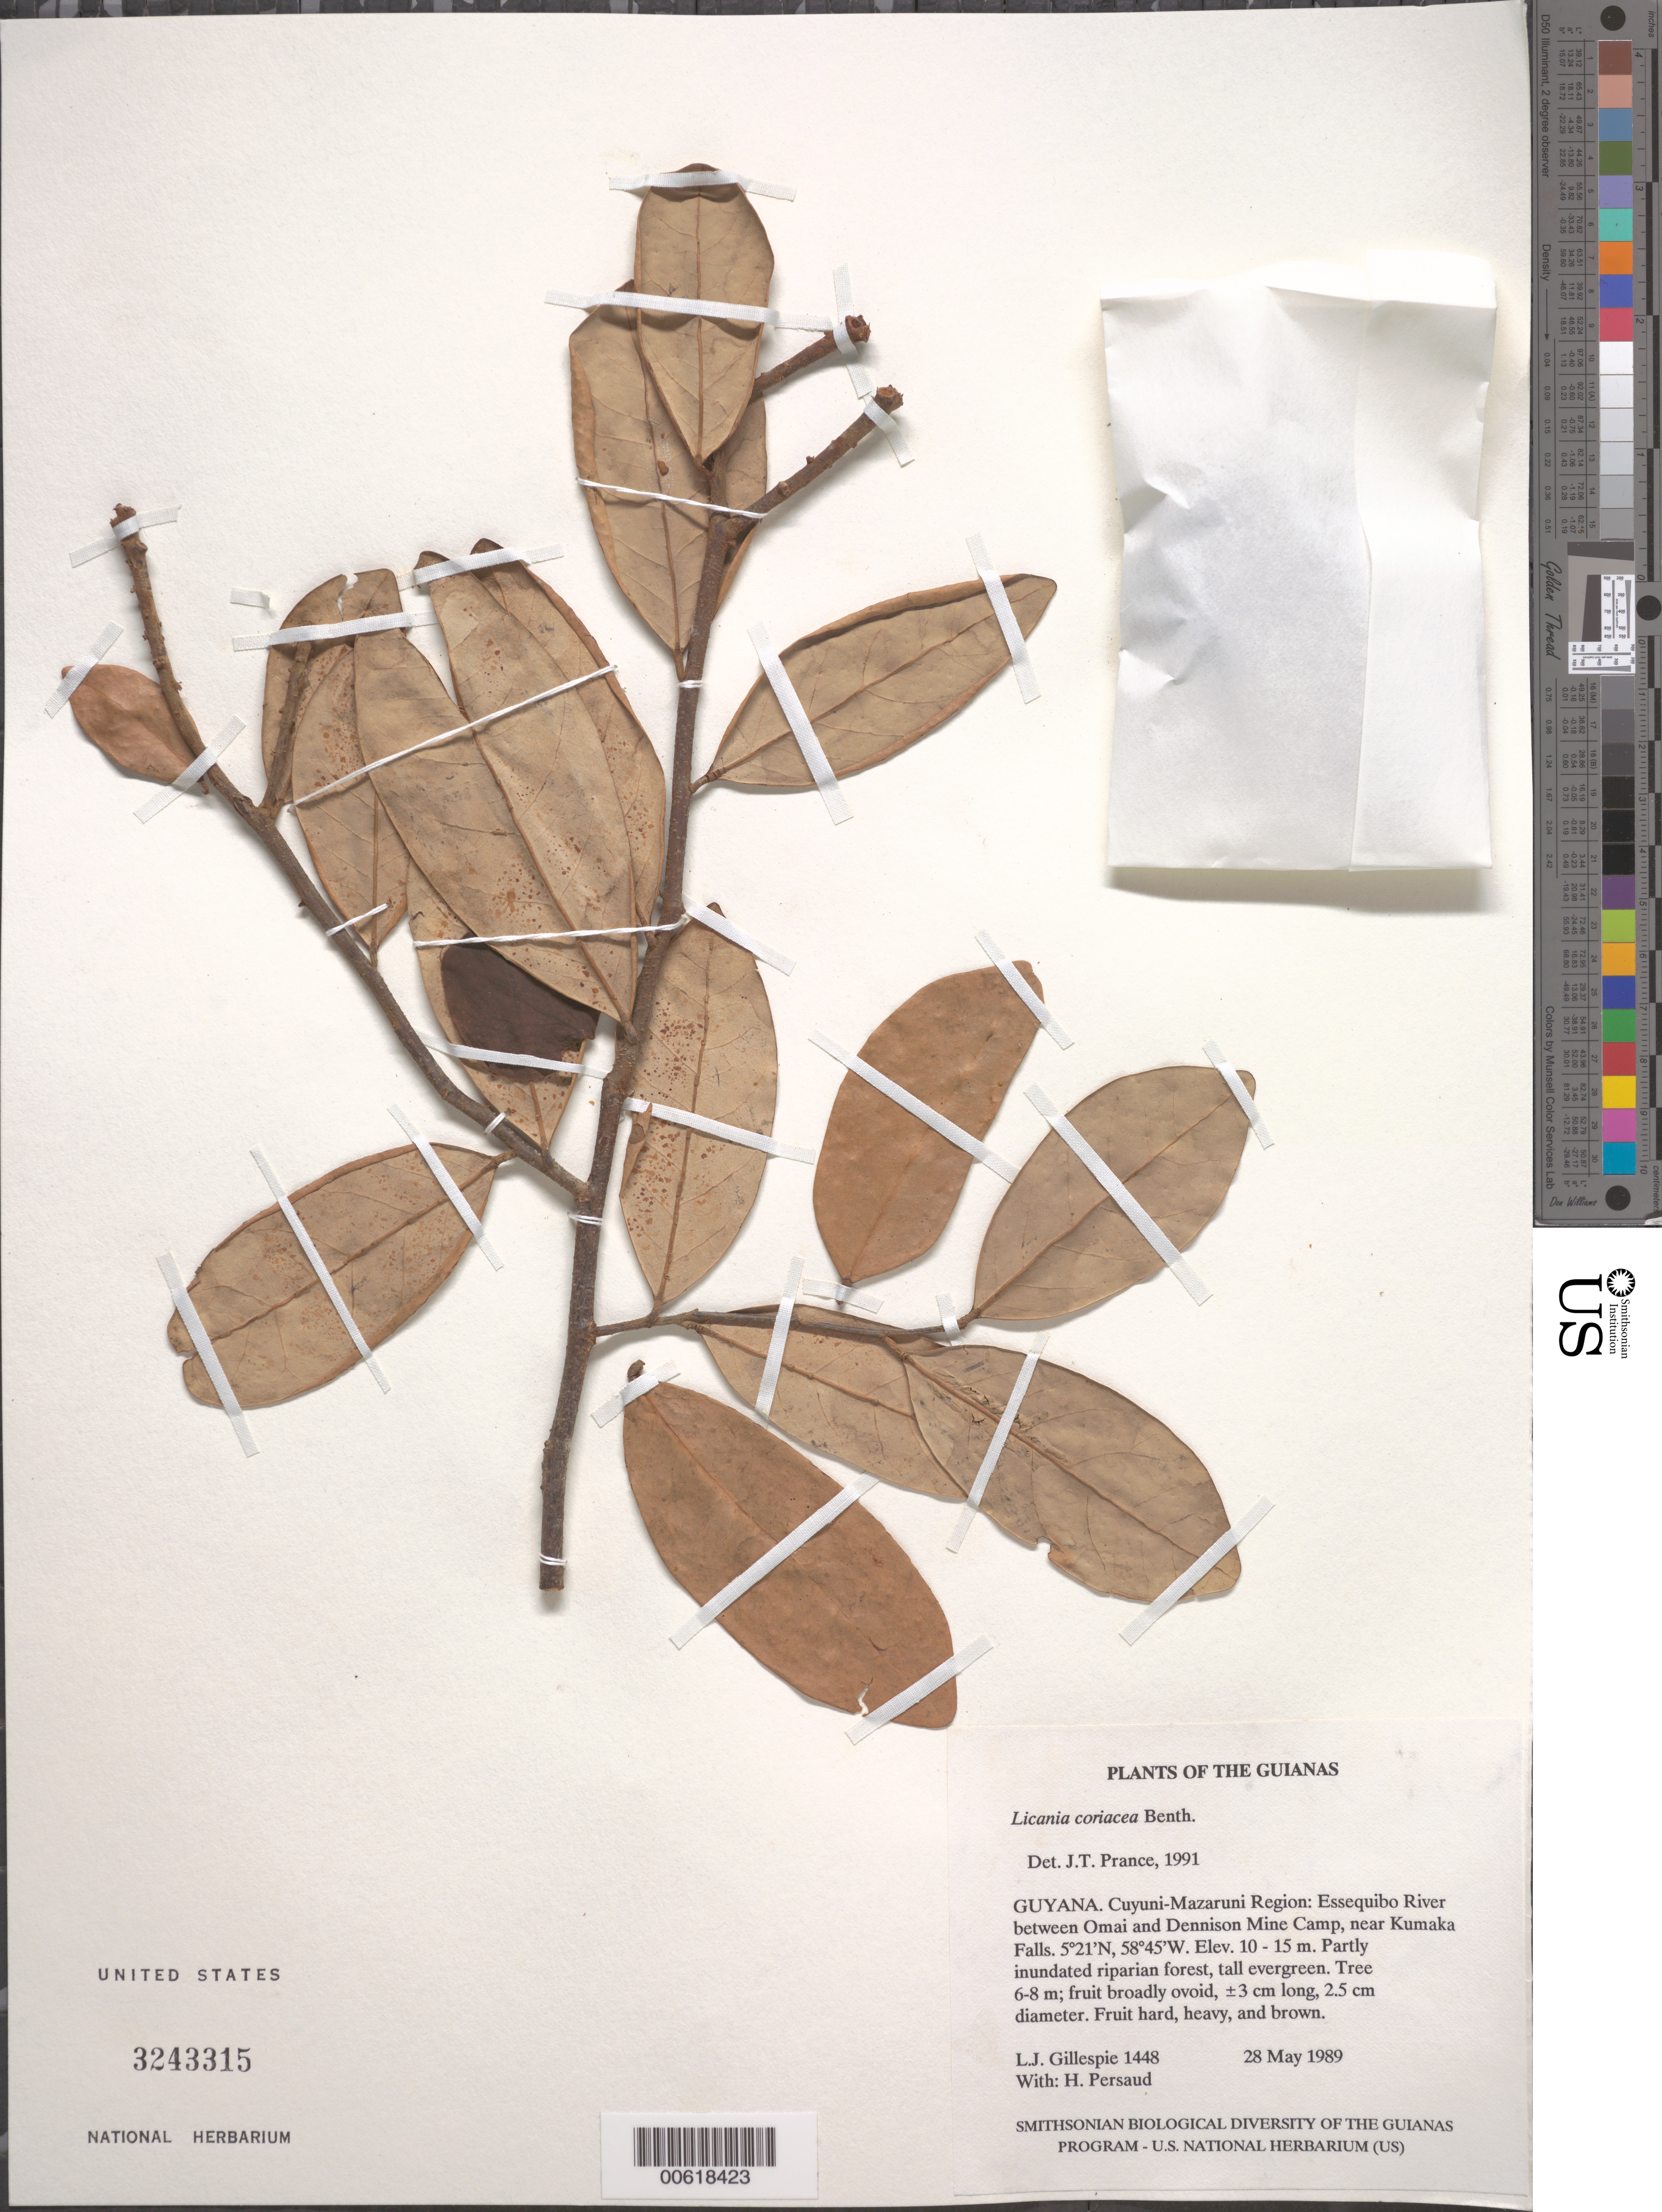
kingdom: Plantae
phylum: Tracheophyta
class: Magnoliopsida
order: Malpighiales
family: Chrysobalanaceae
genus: Licania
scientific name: Licania coriacea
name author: Benth.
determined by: Prance, G. T.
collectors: L. J. Gillespie & H. Persaud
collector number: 1448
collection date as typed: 28 May 1989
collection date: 1989-05-28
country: Guyana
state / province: Cuyuni-Mazaruni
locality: Essequibo River between Omai and Dennison Mine Camp, near Kumaka Falls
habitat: Partly inundated riparian forest, tall evergreen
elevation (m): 10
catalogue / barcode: US 3243315